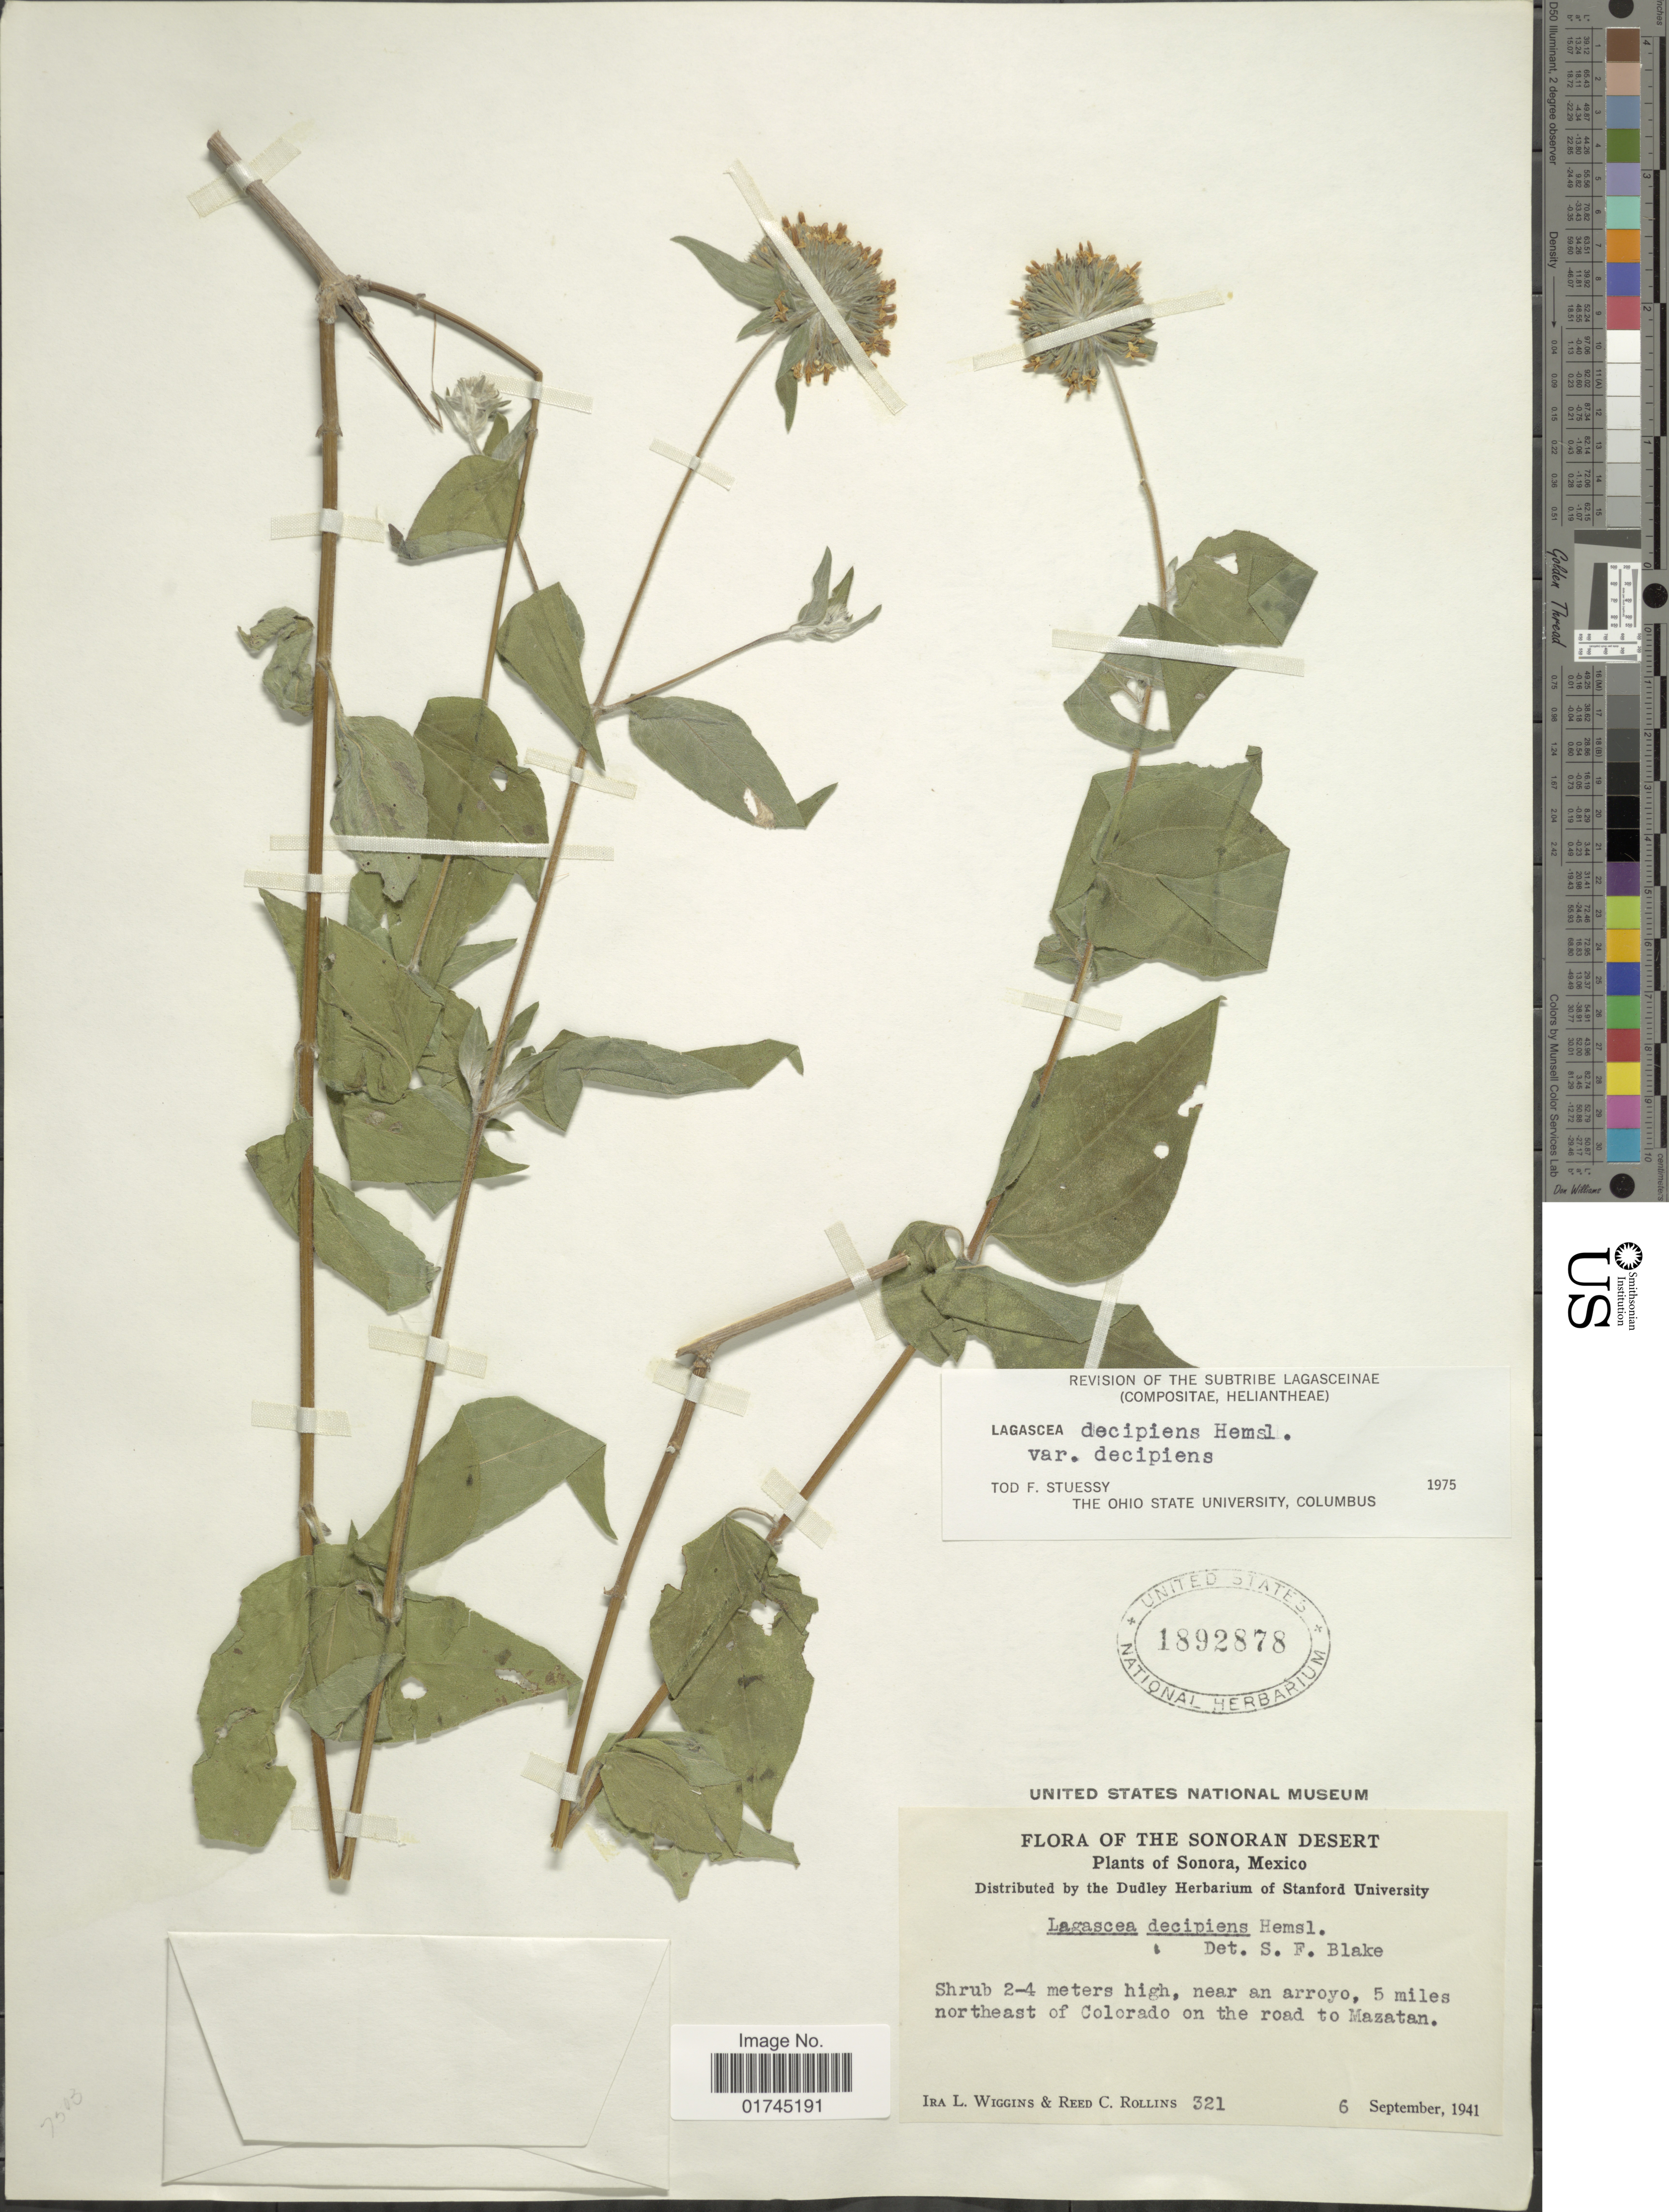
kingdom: Plantae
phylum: Tracheophyta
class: Magnoliopsida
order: Asterales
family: Asteraceae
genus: Lagascea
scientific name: Lagascea decipiens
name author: Hemsl.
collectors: I. L. Wiggins & R. Collins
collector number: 321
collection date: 1941-09-06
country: Mexico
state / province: Sonora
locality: Near an arroyo, 5 miles northeast of Colorado on the road to Mazata, Sonoran Desert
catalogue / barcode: US 1892878